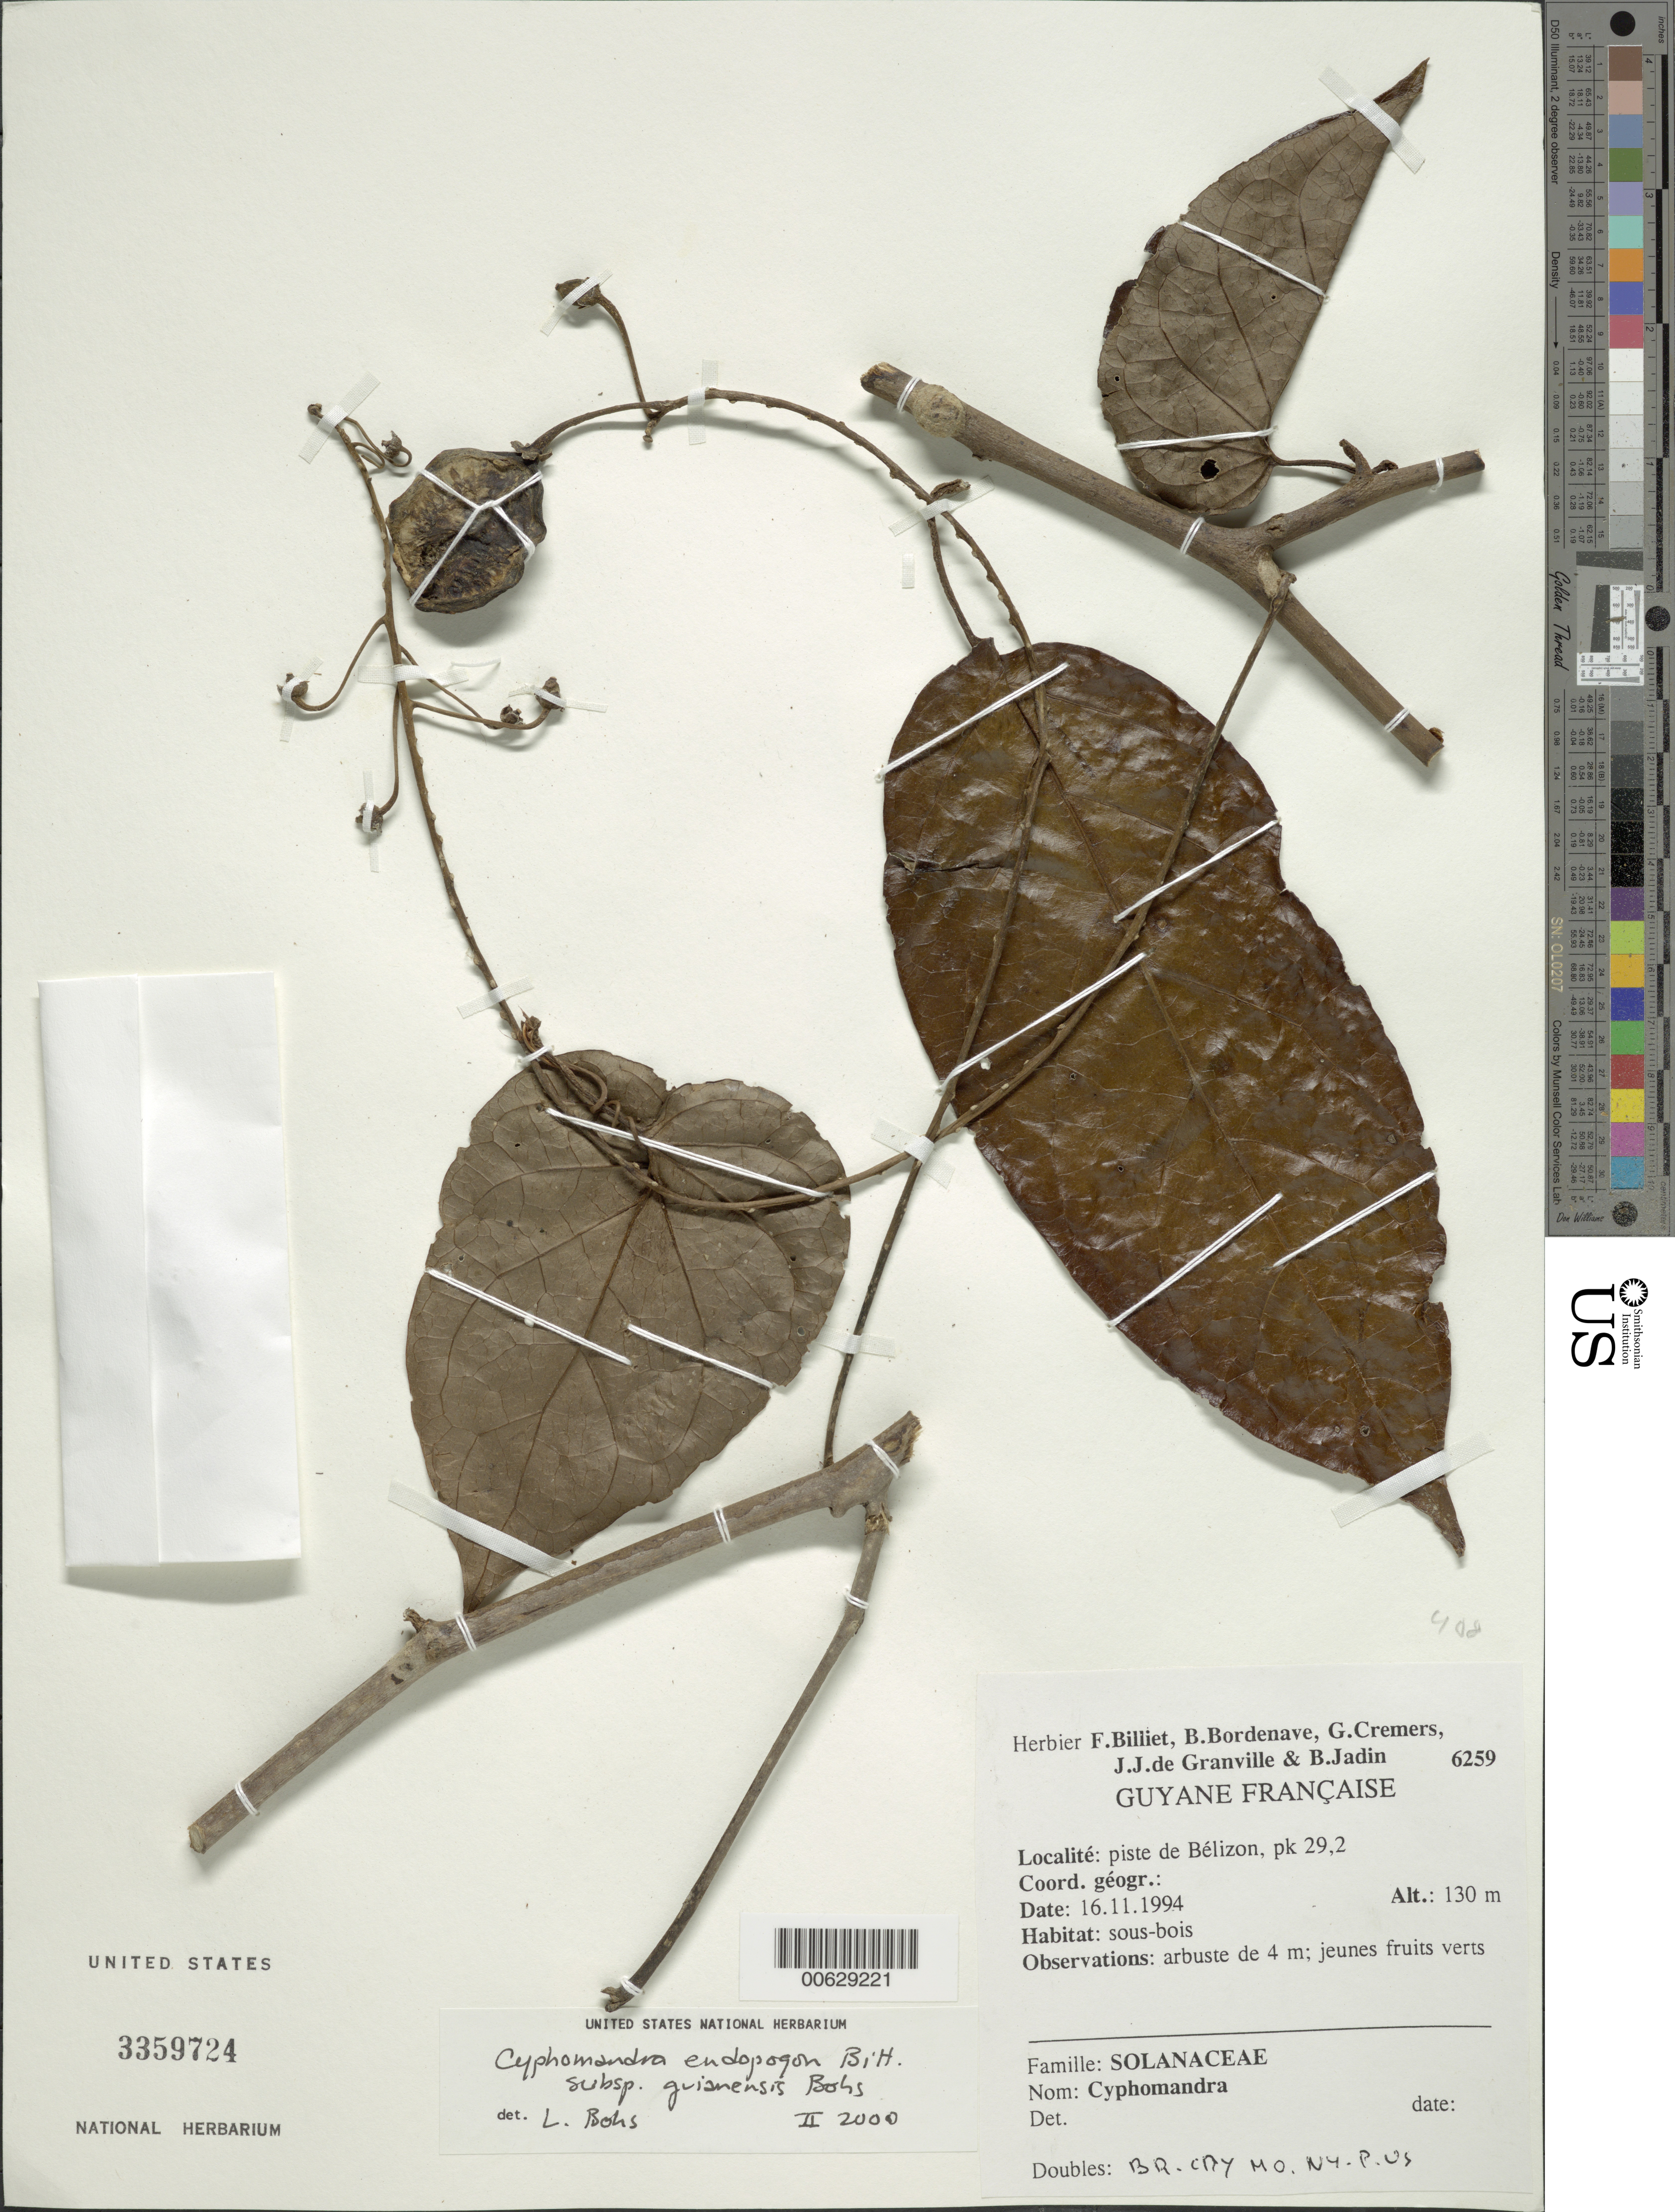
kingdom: Plantae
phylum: Tracheophyta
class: Magnoliopsida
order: Solanales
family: Solanaceae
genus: Cyphomandra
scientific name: Cyphomandra endopogon subsp. guianensis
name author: Bohs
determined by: Bohs, L. A.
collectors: F. Billiet, G. Cremers, B. Bordenave, J.-J. de Granville & B. Jadin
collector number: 6259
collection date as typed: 16-Nov-94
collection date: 1994-11-16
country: French Guiana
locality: Piste de Bélizon, pk 29.2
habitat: Sous-bois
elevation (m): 130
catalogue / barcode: US 3359724